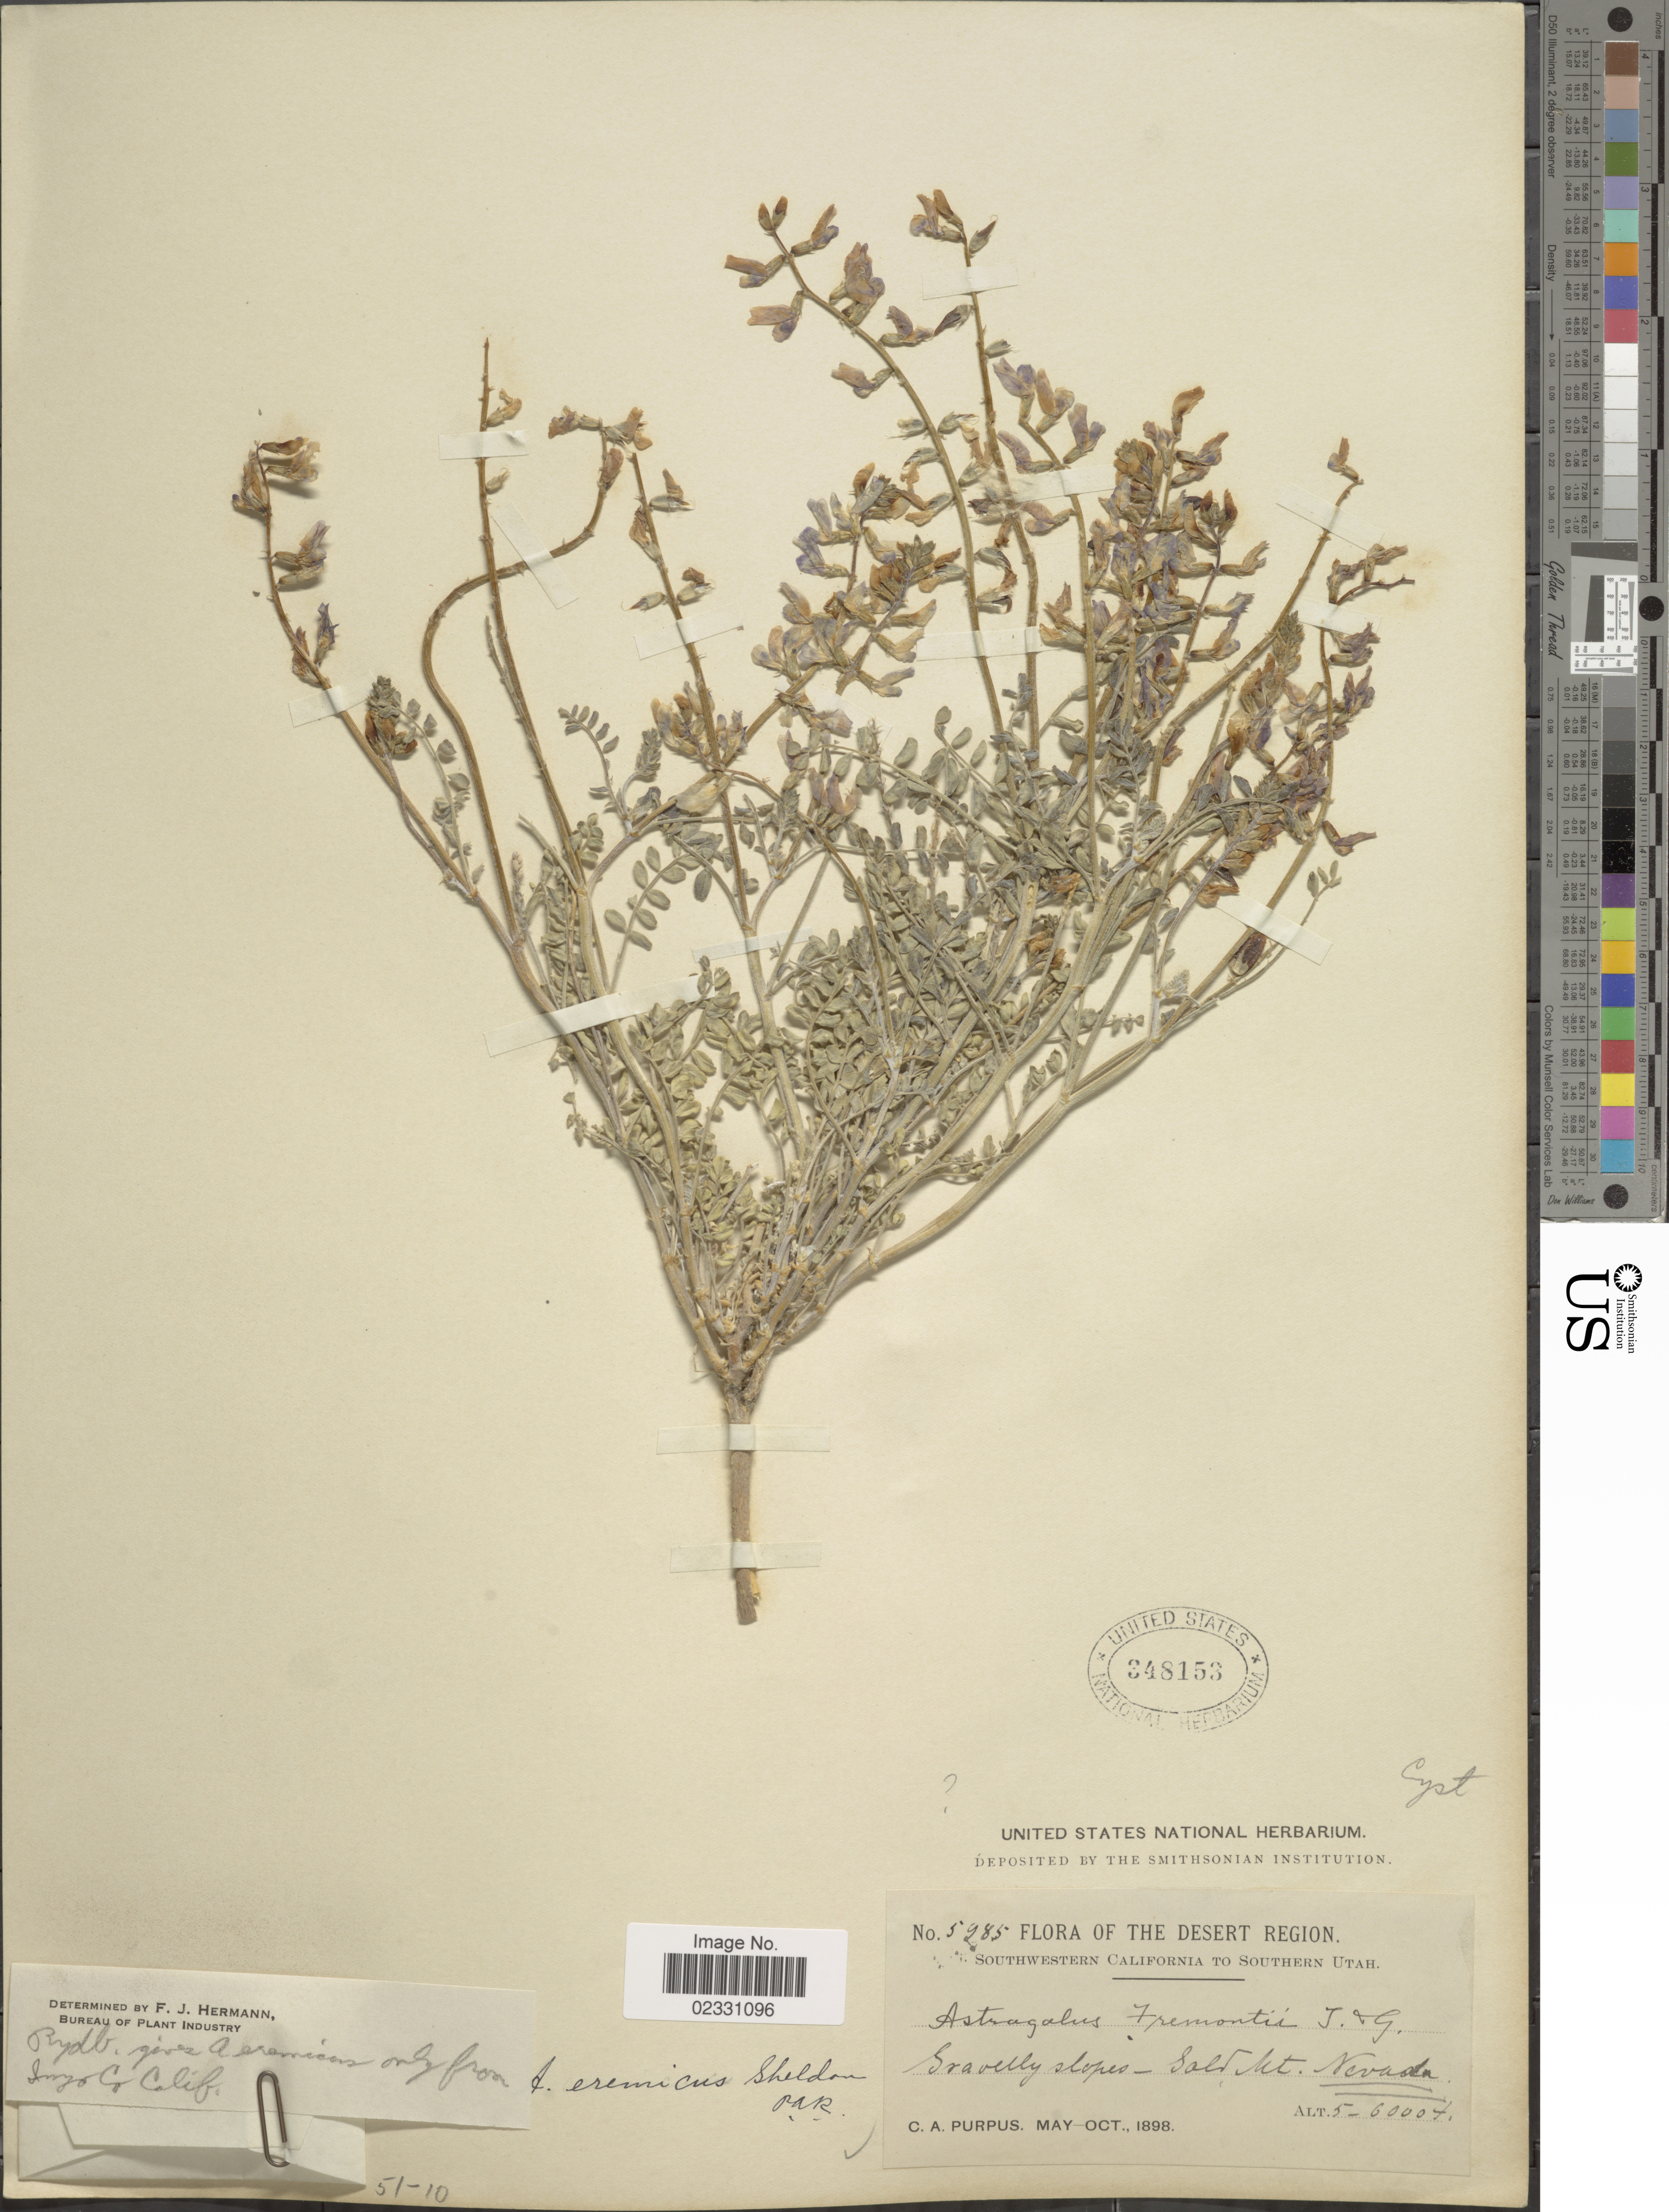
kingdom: Plantae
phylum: Tracheophyta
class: Magnoliopsida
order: Fabales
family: Fabaceae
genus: Astragalus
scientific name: Astragalus eremicus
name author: E. Sheld.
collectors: C. A. Purpus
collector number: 5985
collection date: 1898-05/1898-10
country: United States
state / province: Nevada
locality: Desert Region. Southwestern California to Southern Utah. Salt Mt.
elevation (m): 1524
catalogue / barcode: US 348153